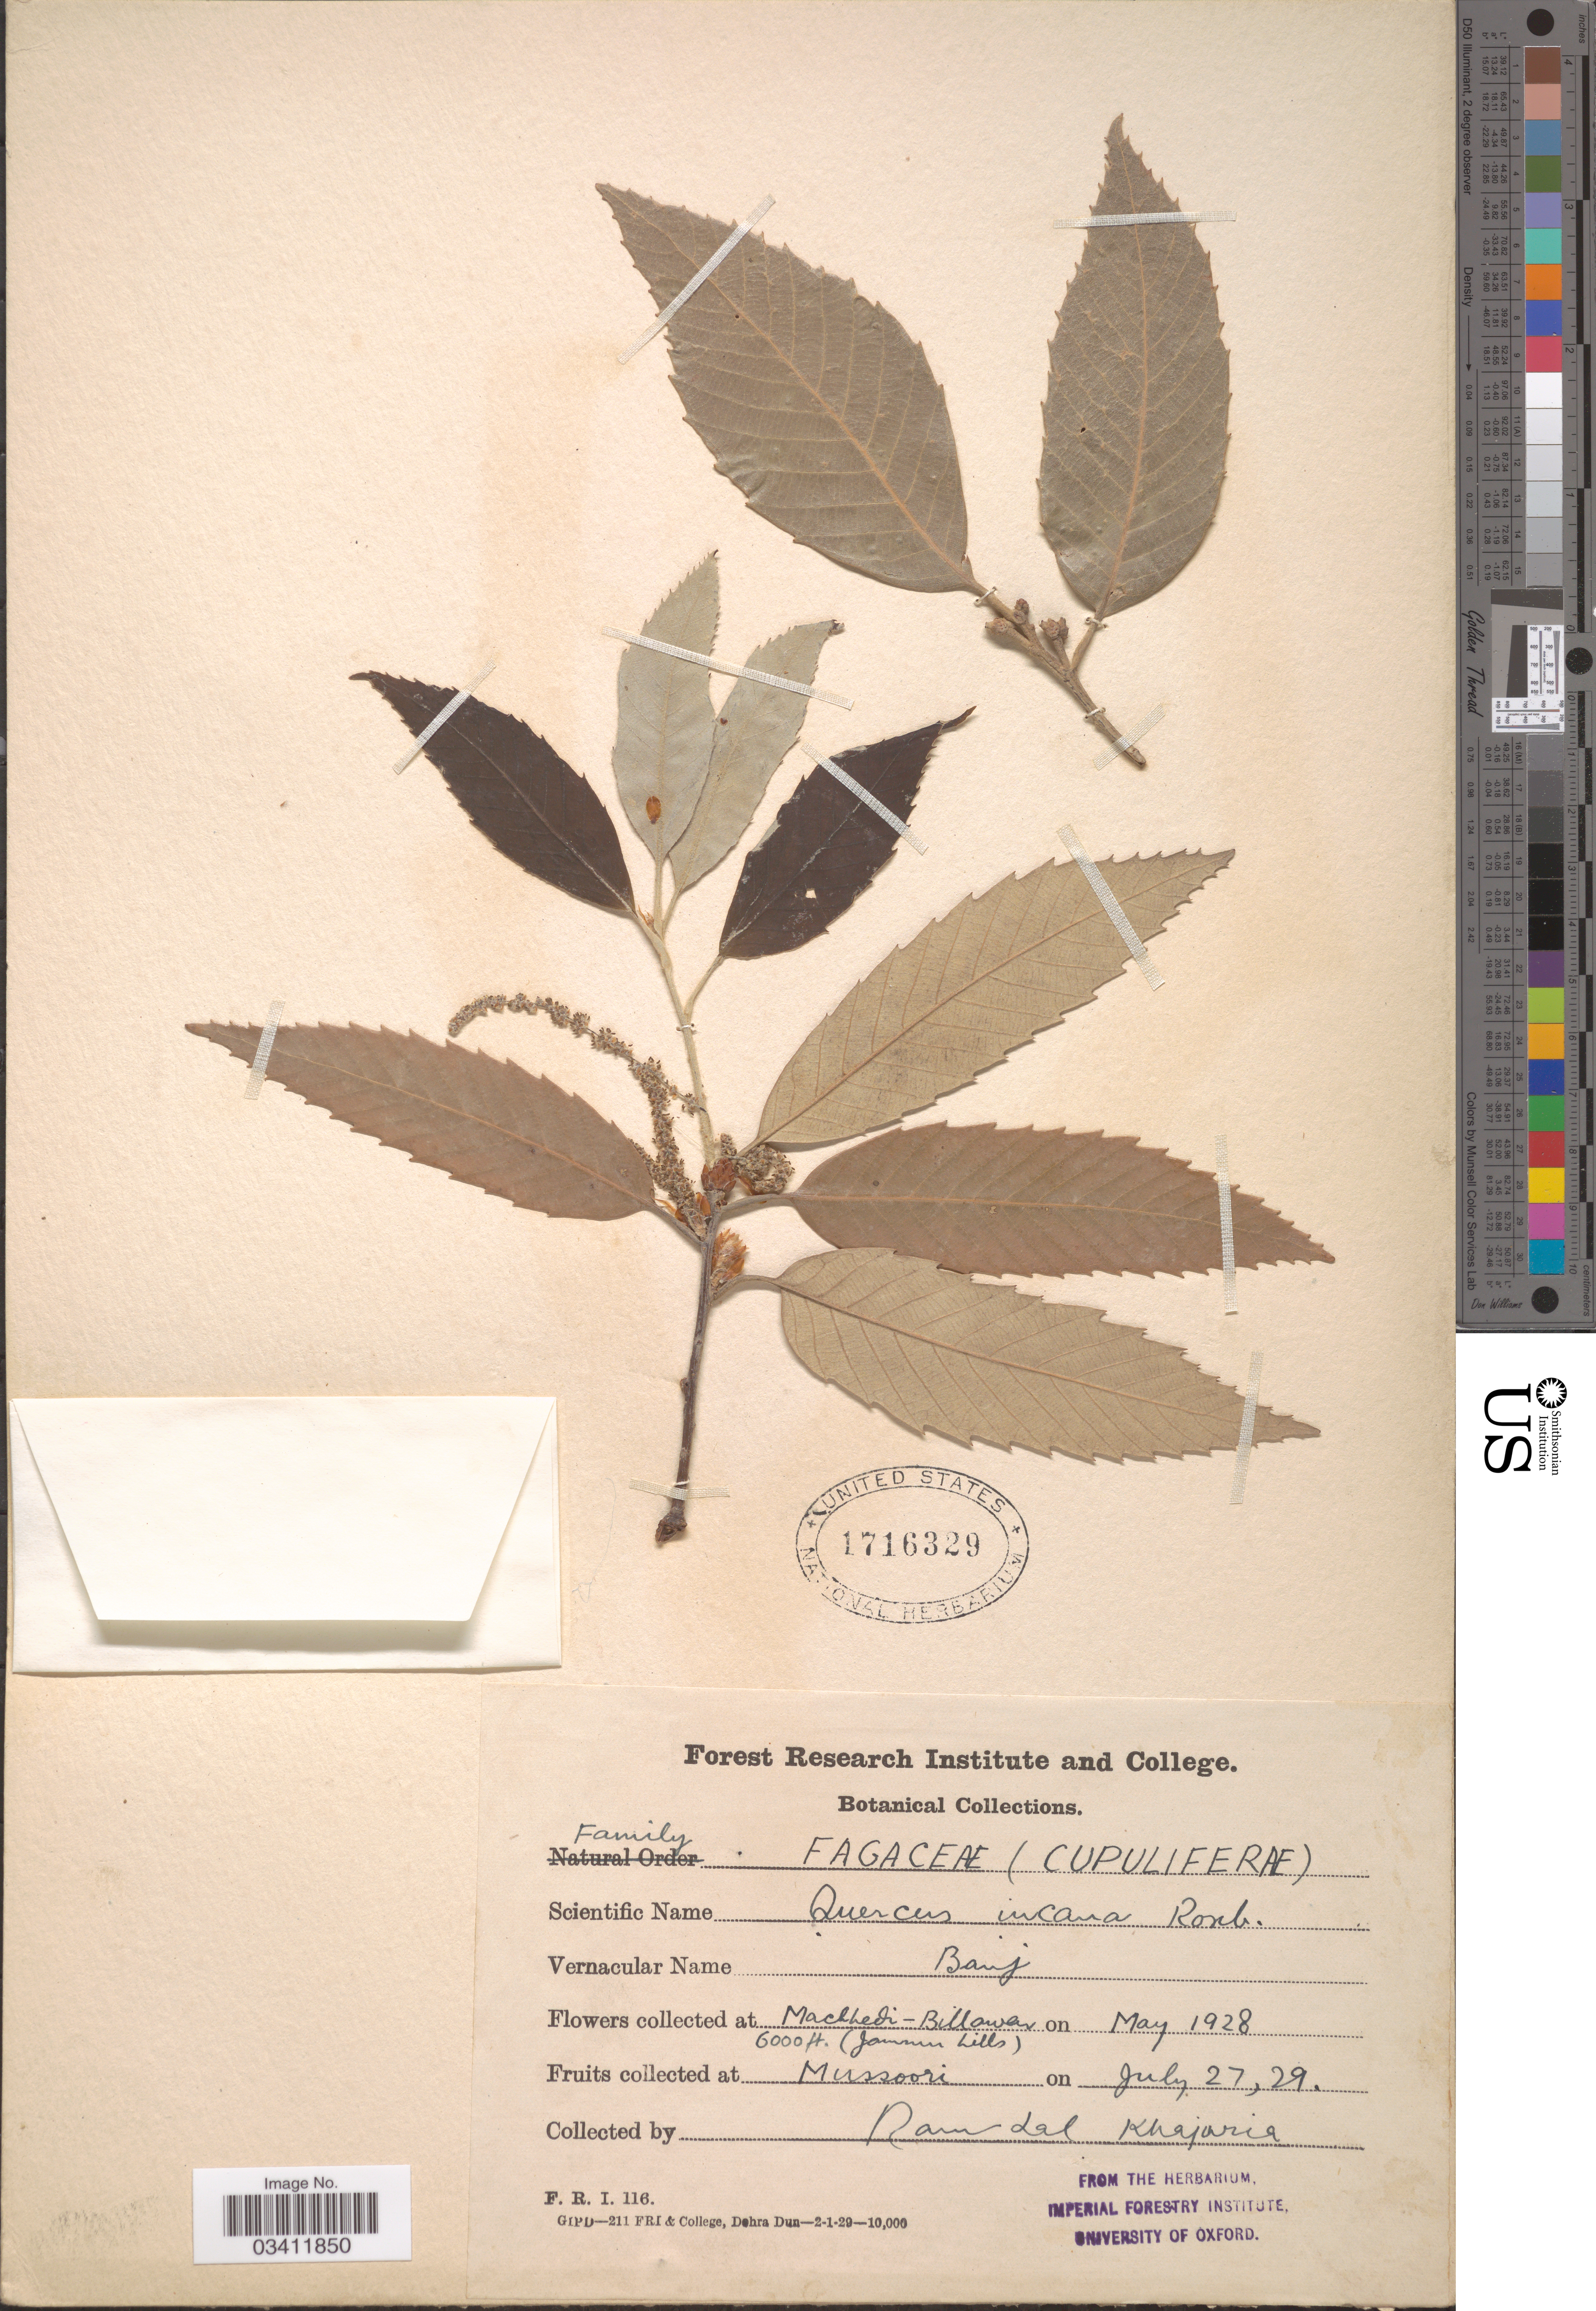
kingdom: Plantae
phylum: Tracheophyta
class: Magnoliopsida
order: Fagales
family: Fagaceae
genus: Quercus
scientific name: Quercus incana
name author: W. Bartram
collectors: R. Khajaria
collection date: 1928-05/1929-07-27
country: India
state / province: Jammu and Kashmir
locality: Machhedi - Billawar (Jammu hills). Mussoorie.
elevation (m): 1829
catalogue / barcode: US 1716329